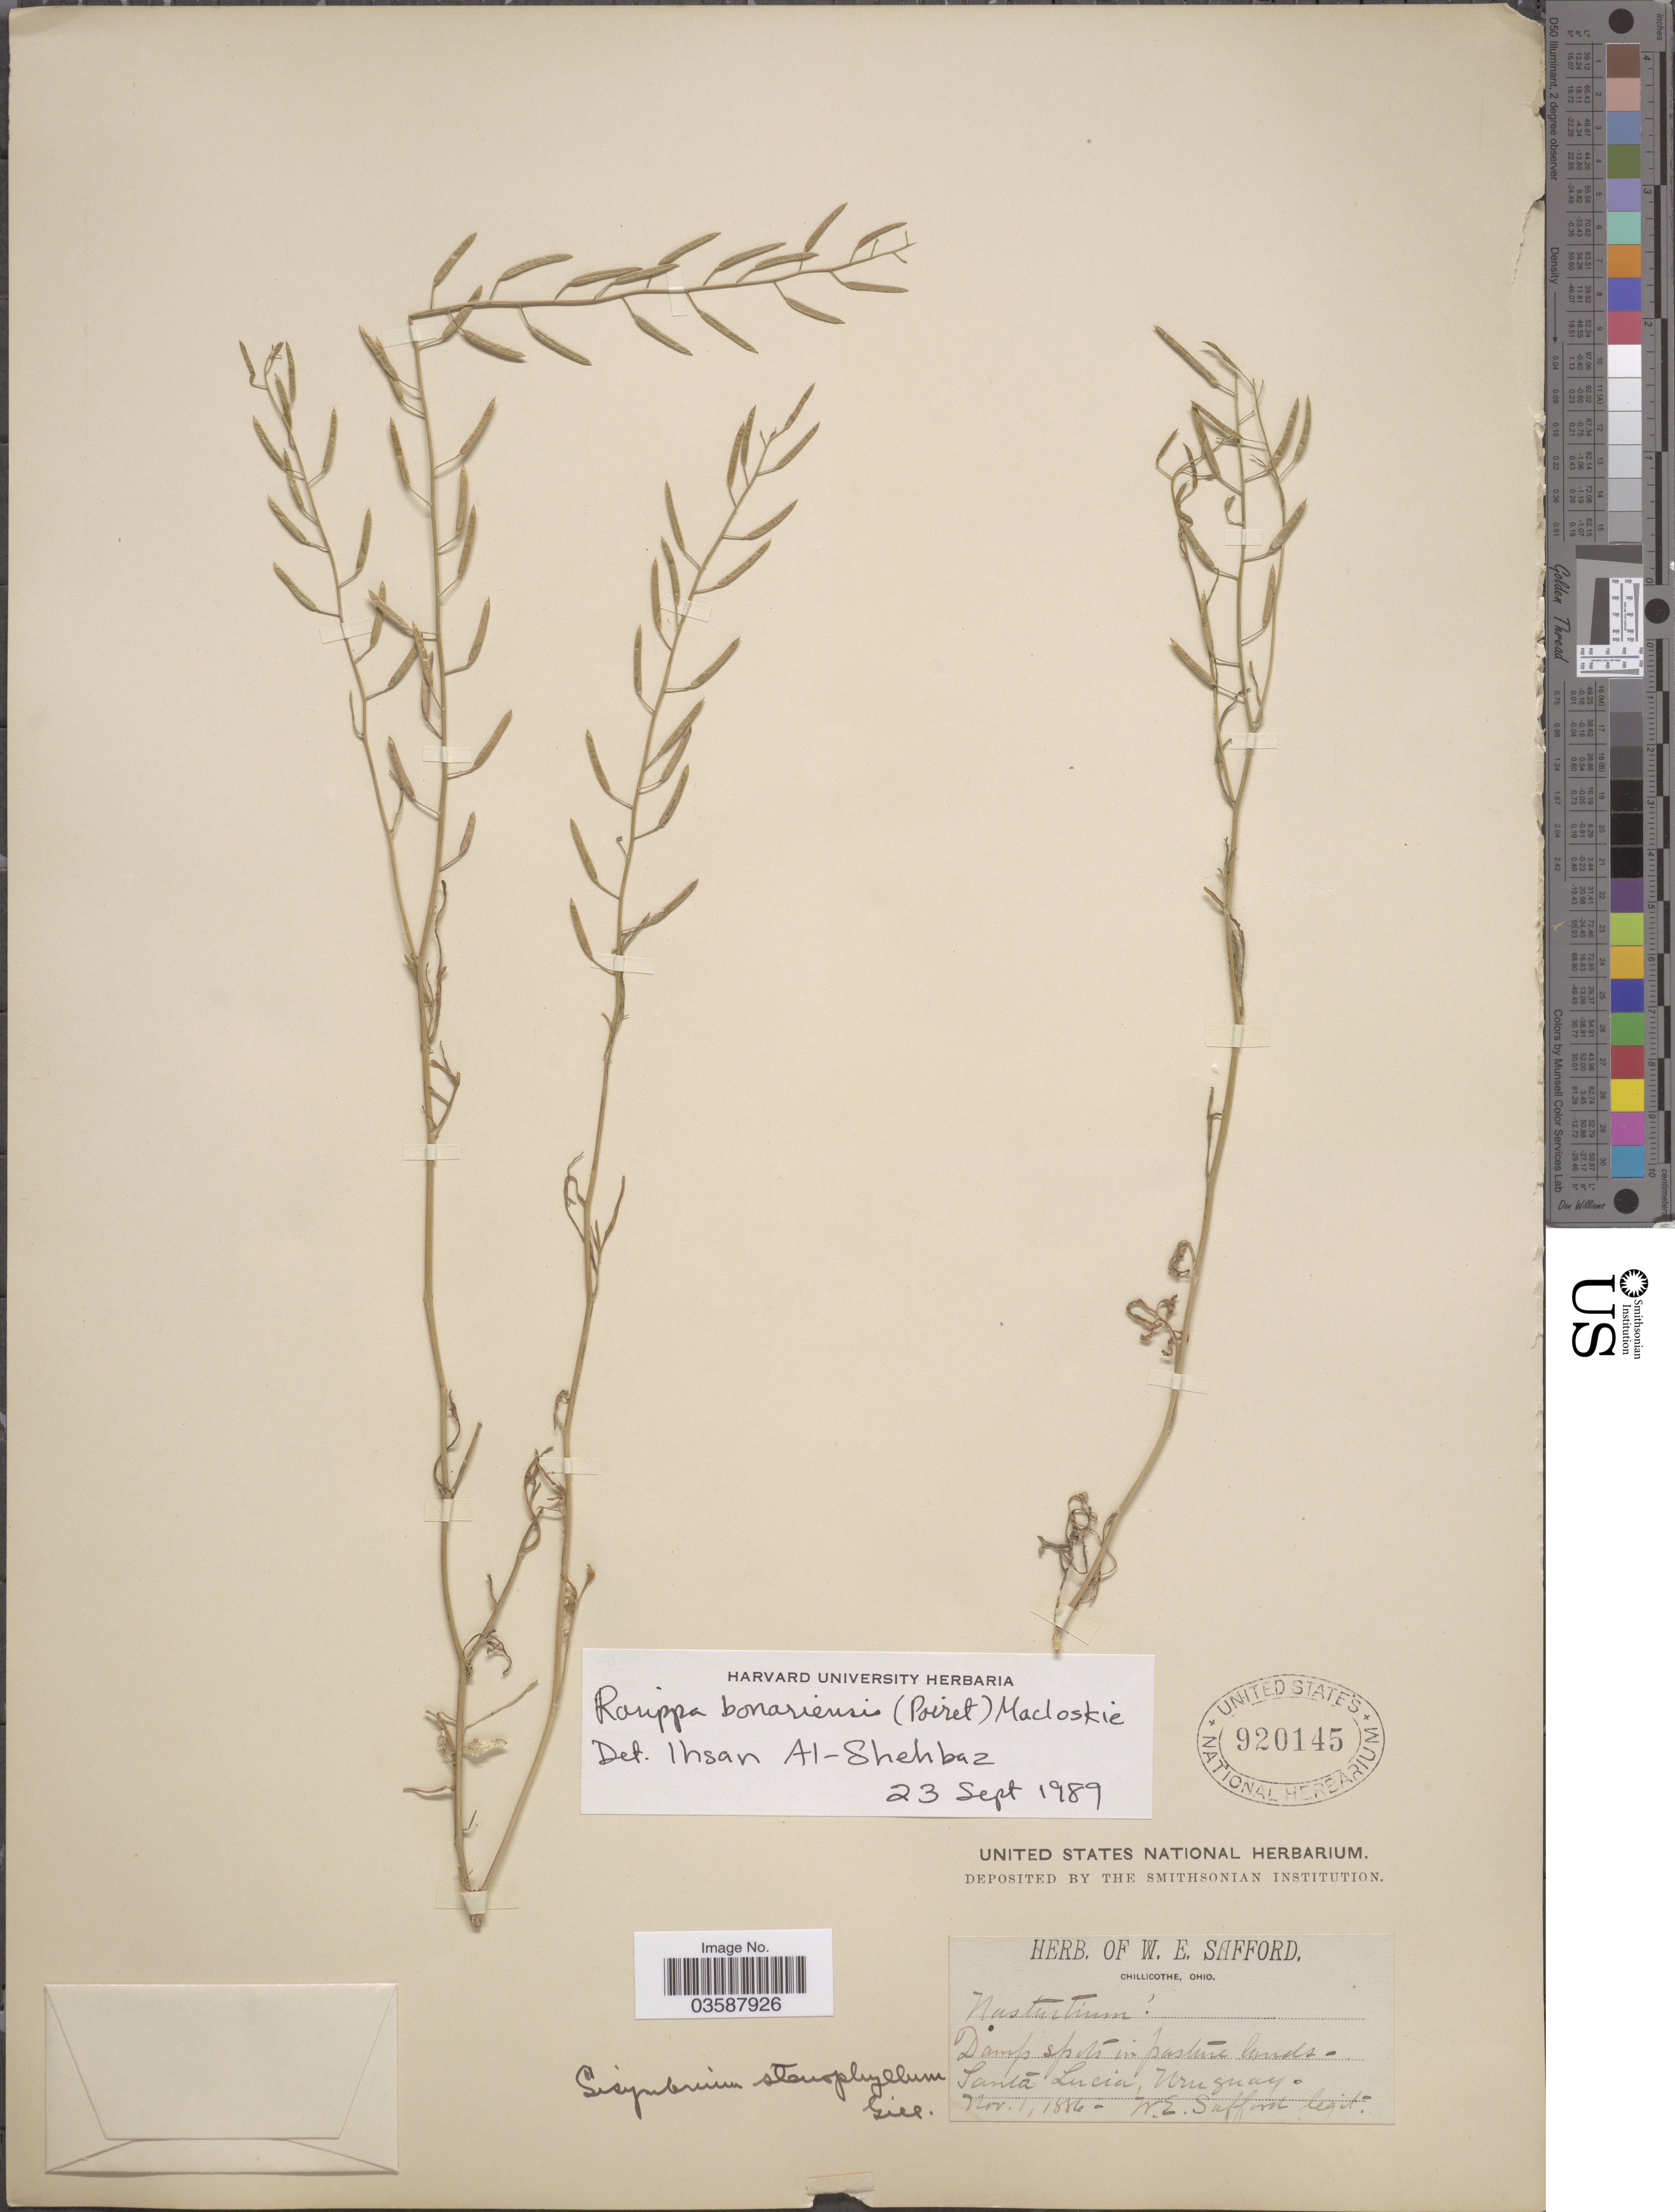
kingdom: Plantae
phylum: Tracheophyta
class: Magnoliopsida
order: Brassicales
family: Brassicaceae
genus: Rorippa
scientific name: Rorippa bonariensis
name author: (Poir.) Macloskie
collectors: W. E. Safford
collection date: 1886-11-01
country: Uruguay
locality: Santa Lucia.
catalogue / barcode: US 920145